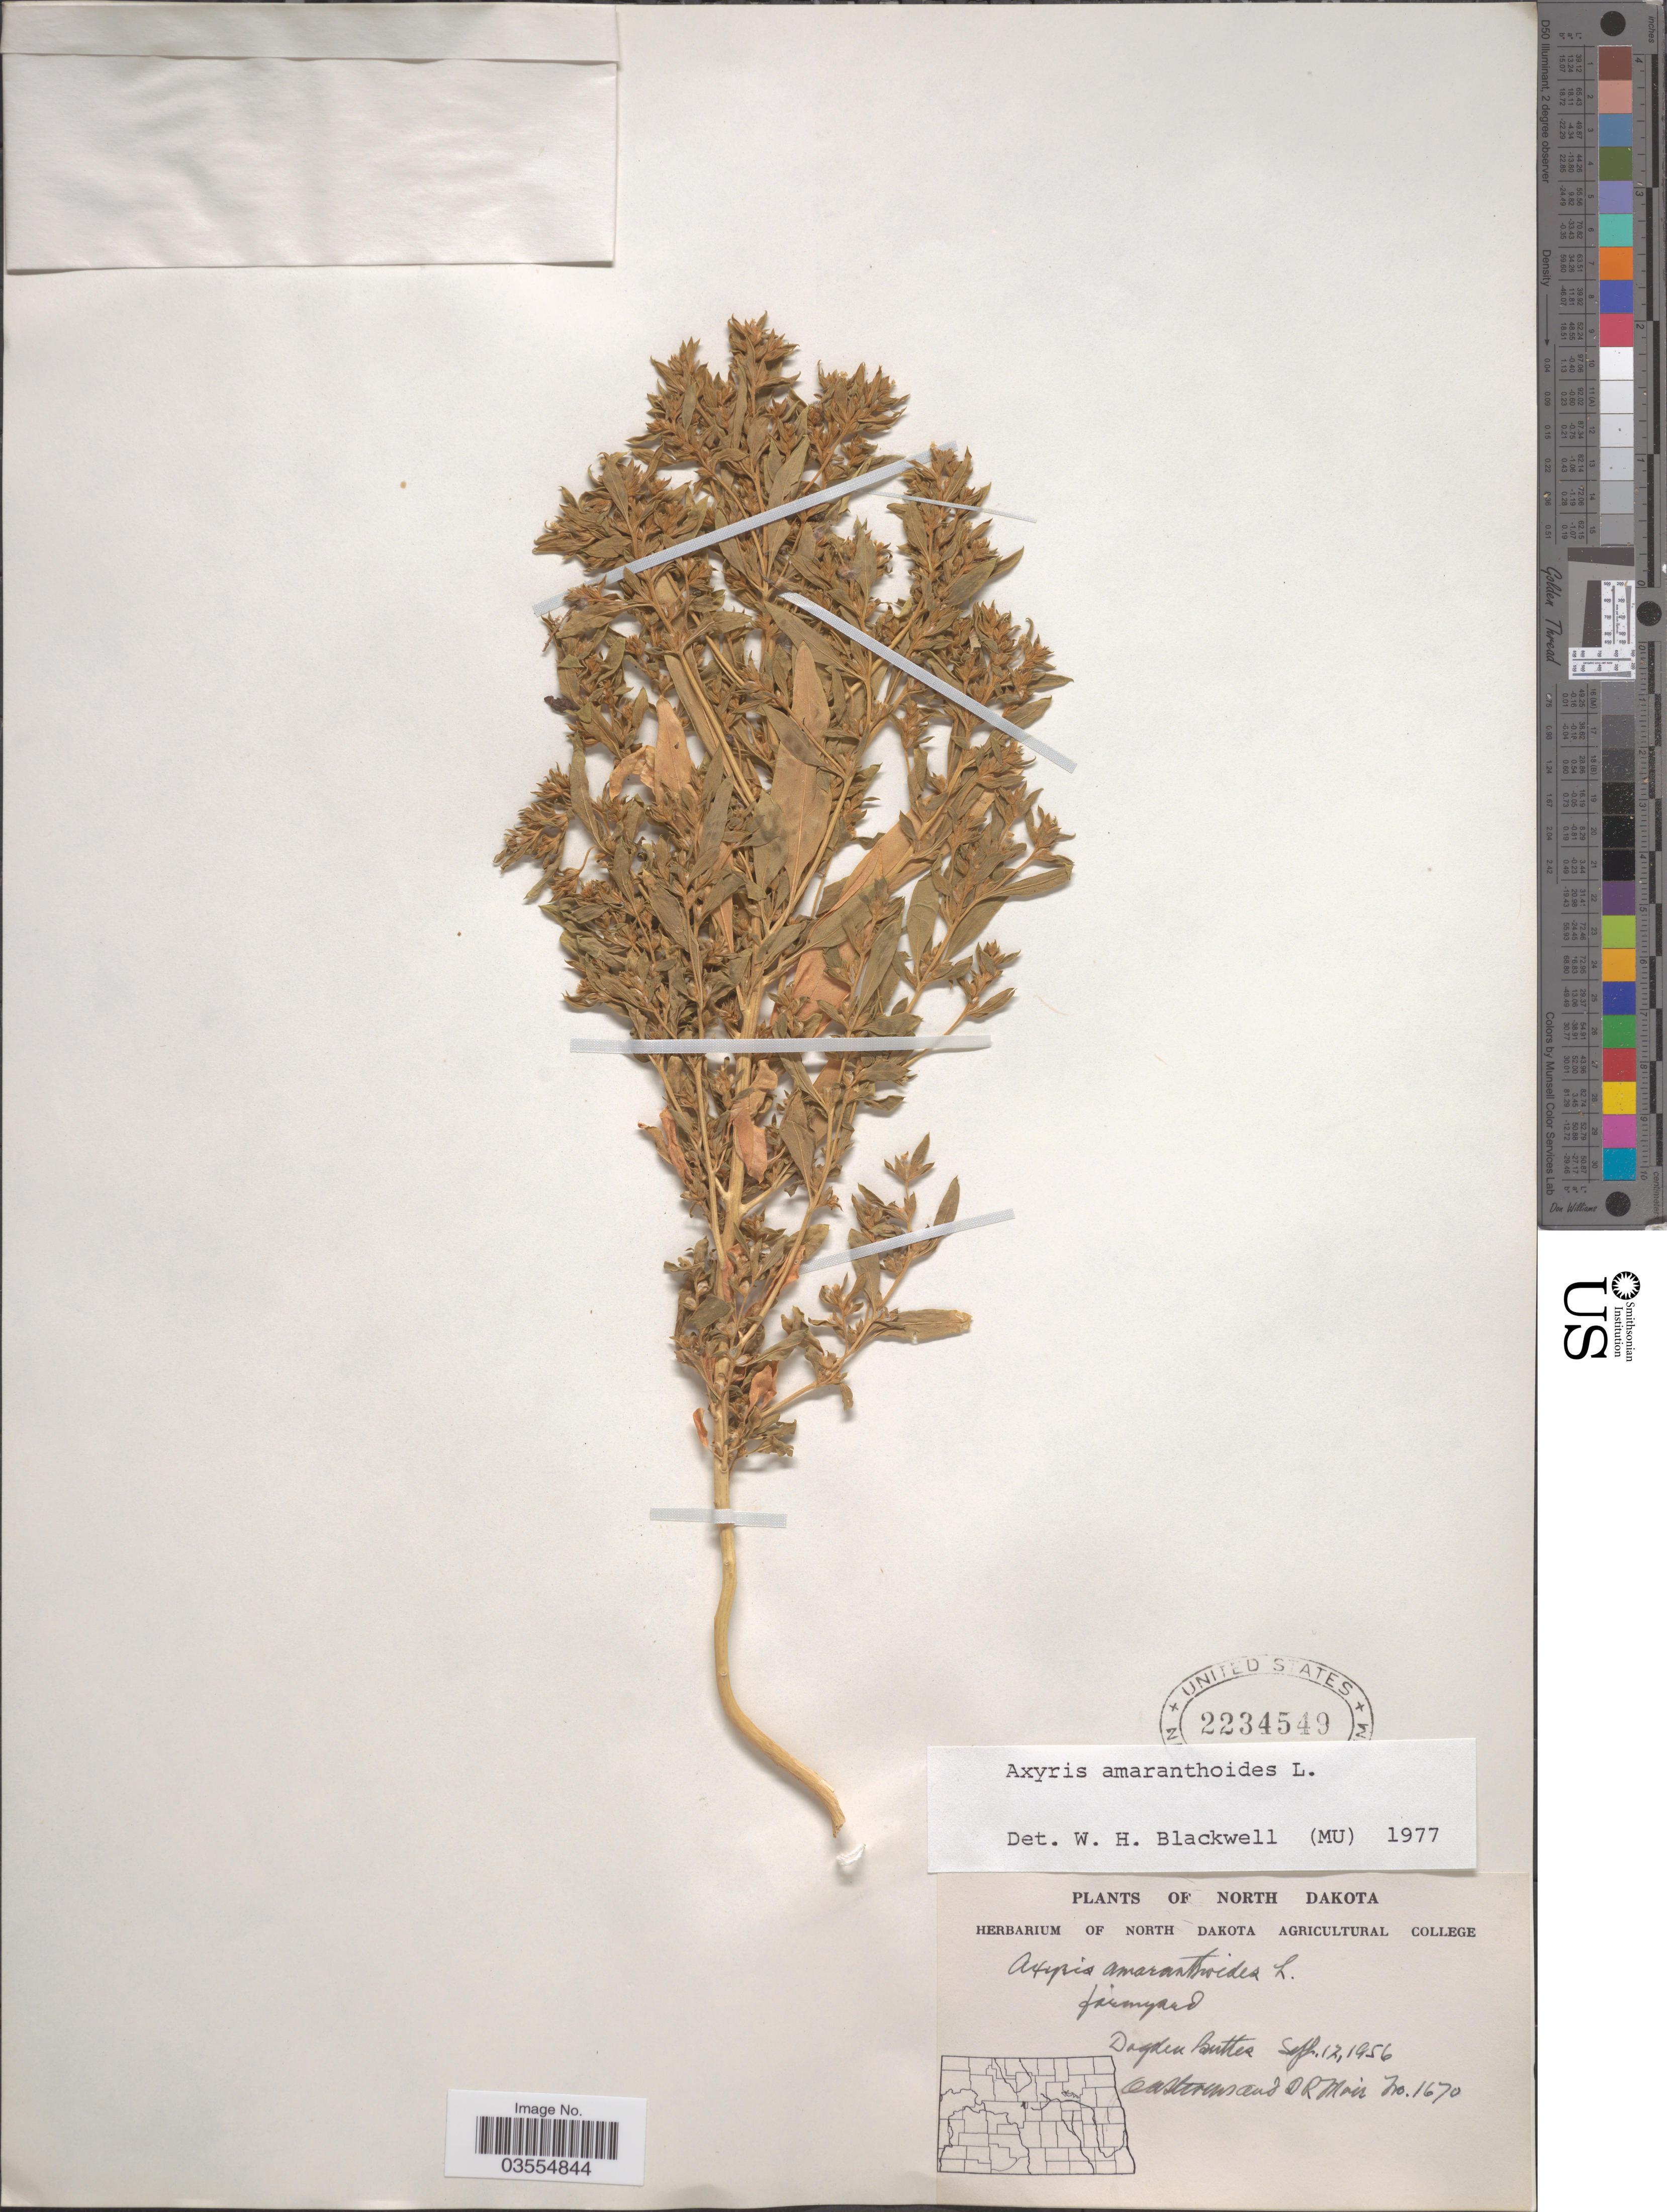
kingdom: Plantae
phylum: Tracheophyta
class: Magnoliopsida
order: Caryophyllales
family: Amaranthaceae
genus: Axyris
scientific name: Axyris amaranthoides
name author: L.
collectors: O. A. Stevens & D. Moir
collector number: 1670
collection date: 1956-09-12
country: United States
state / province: North Dakota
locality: Farmyard, Dogden Buttes.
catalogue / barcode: US 2234549